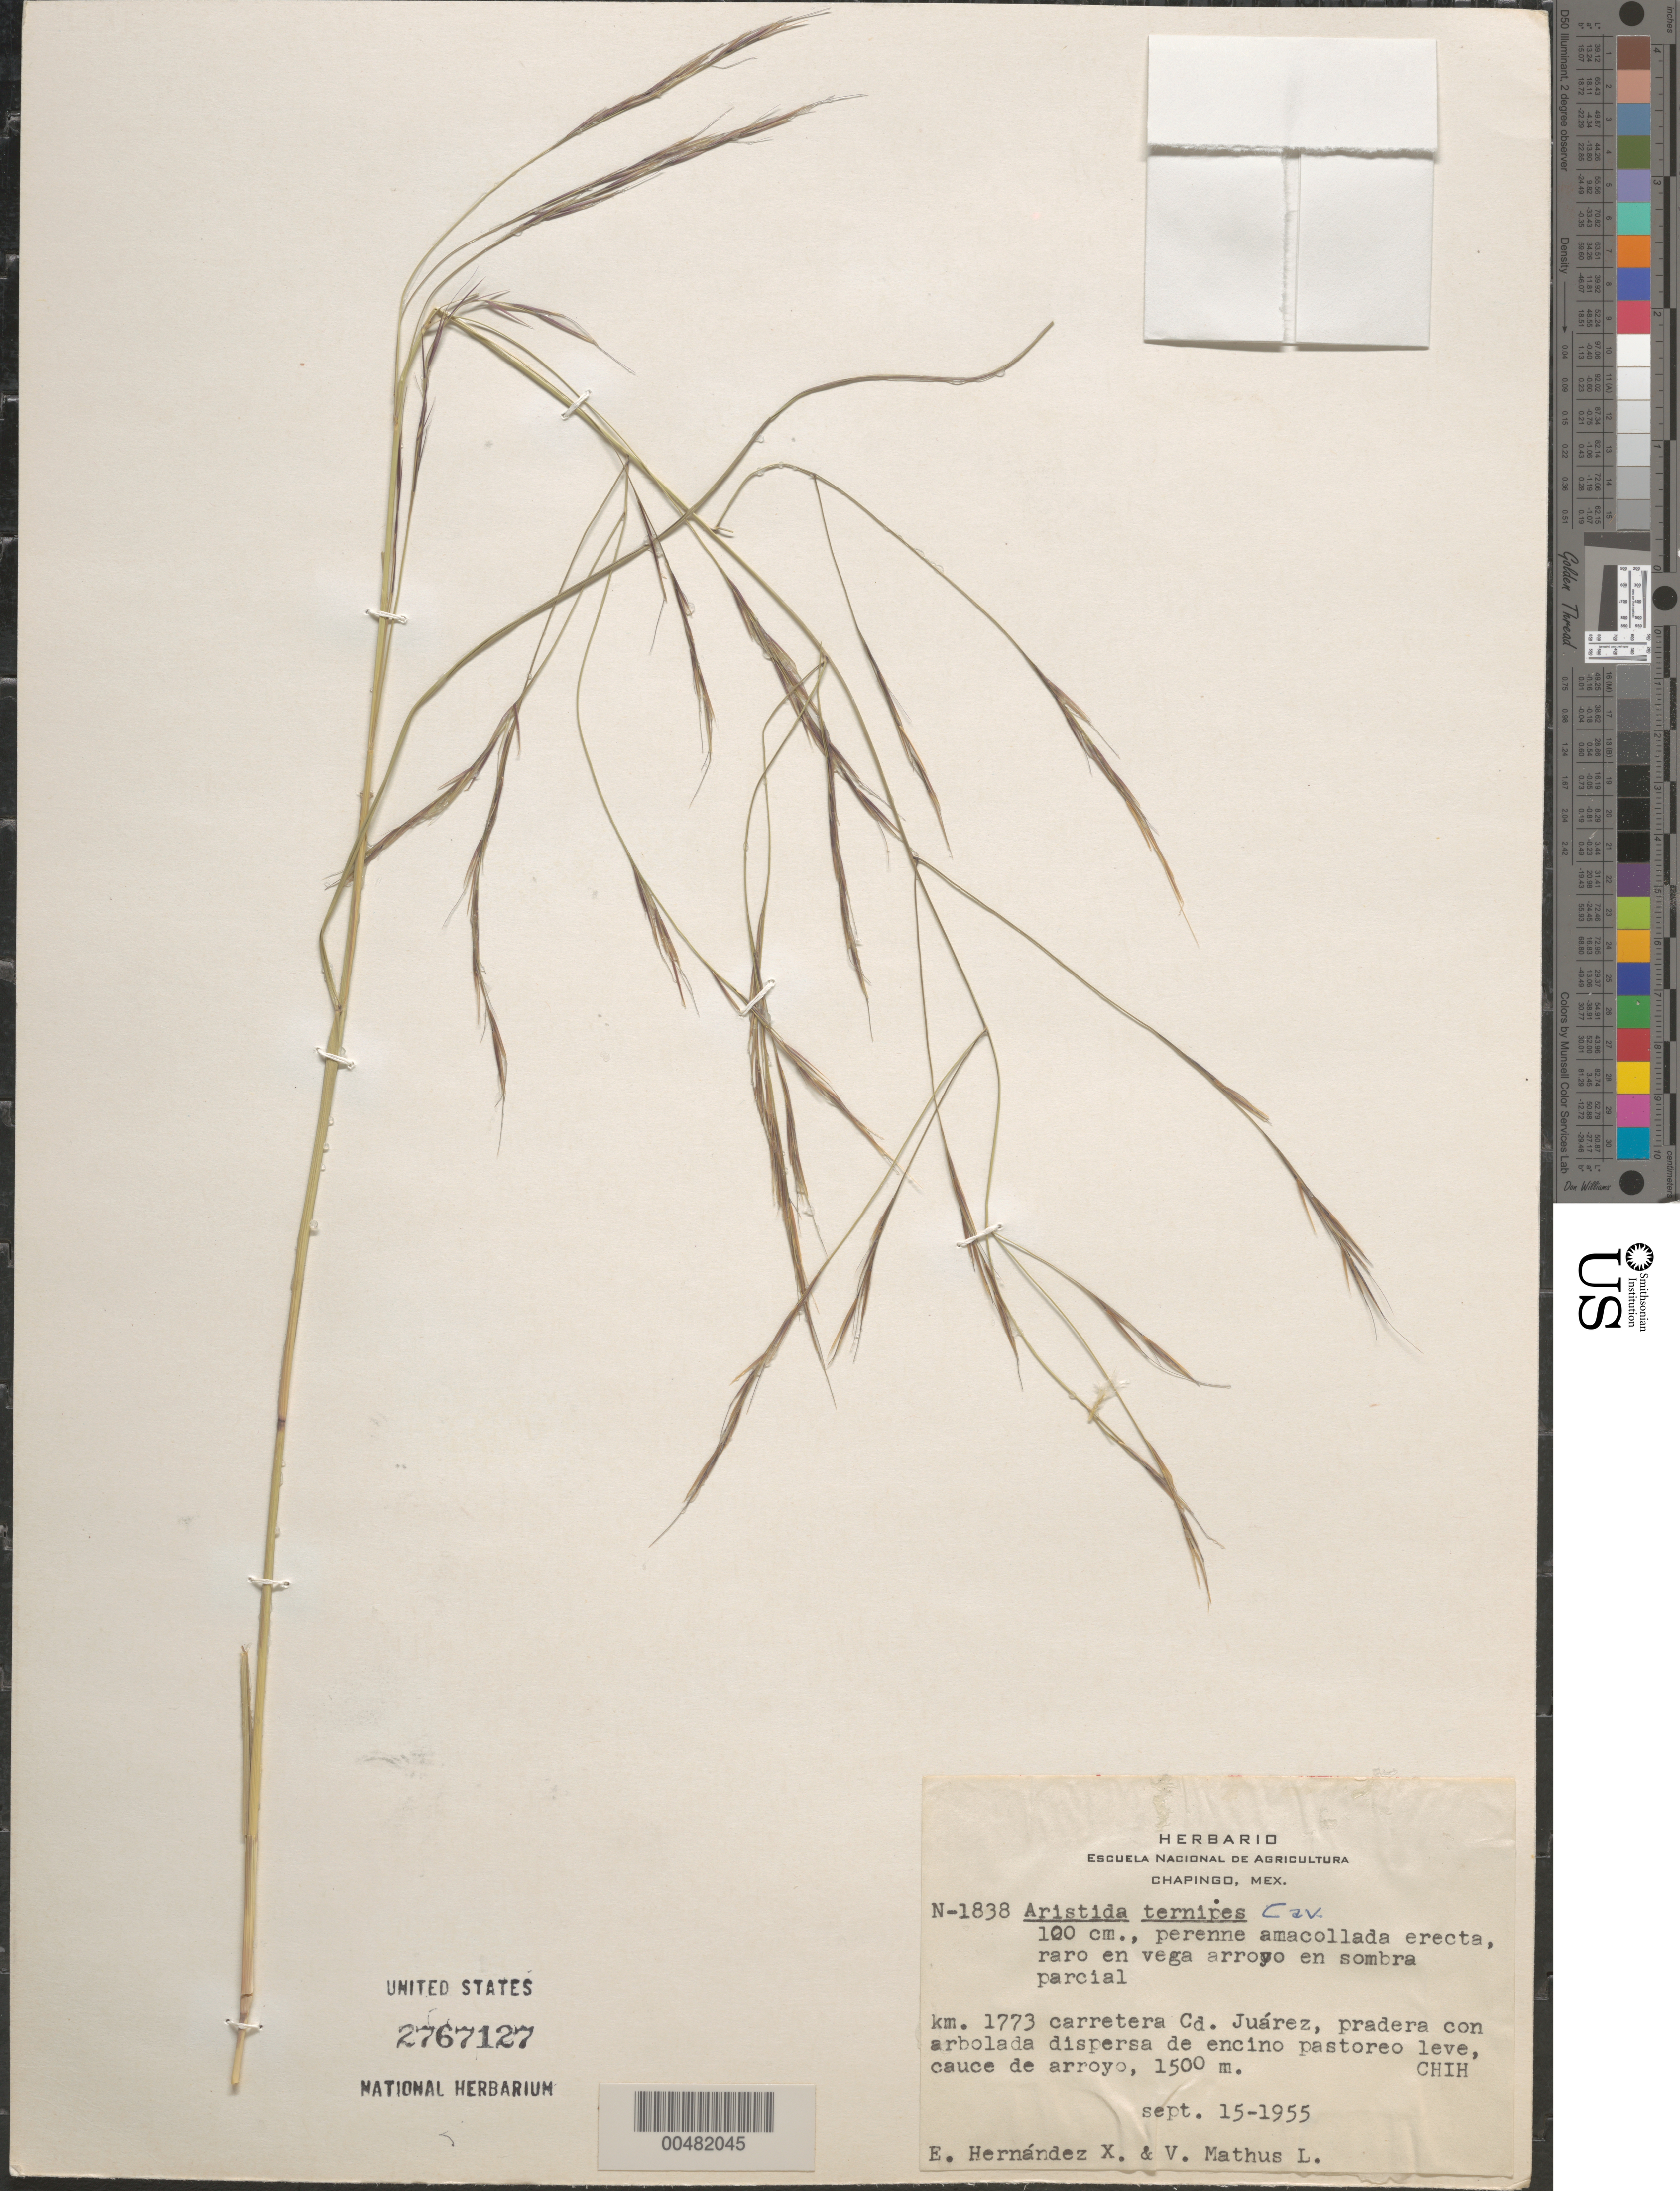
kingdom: Plantae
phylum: Tracheophyta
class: Liliopsida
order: Poales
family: Poaceae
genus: Aristida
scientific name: Aristida ternipes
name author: Cav.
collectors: E. I. Hernández-X. & V. Mathus L.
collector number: N-1838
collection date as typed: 15 Sep 1955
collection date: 1955-09-15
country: Mexico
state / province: Chihuahua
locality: Km 1773 carretera Cd. Juárez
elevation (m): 1500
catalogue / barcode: US 2767127